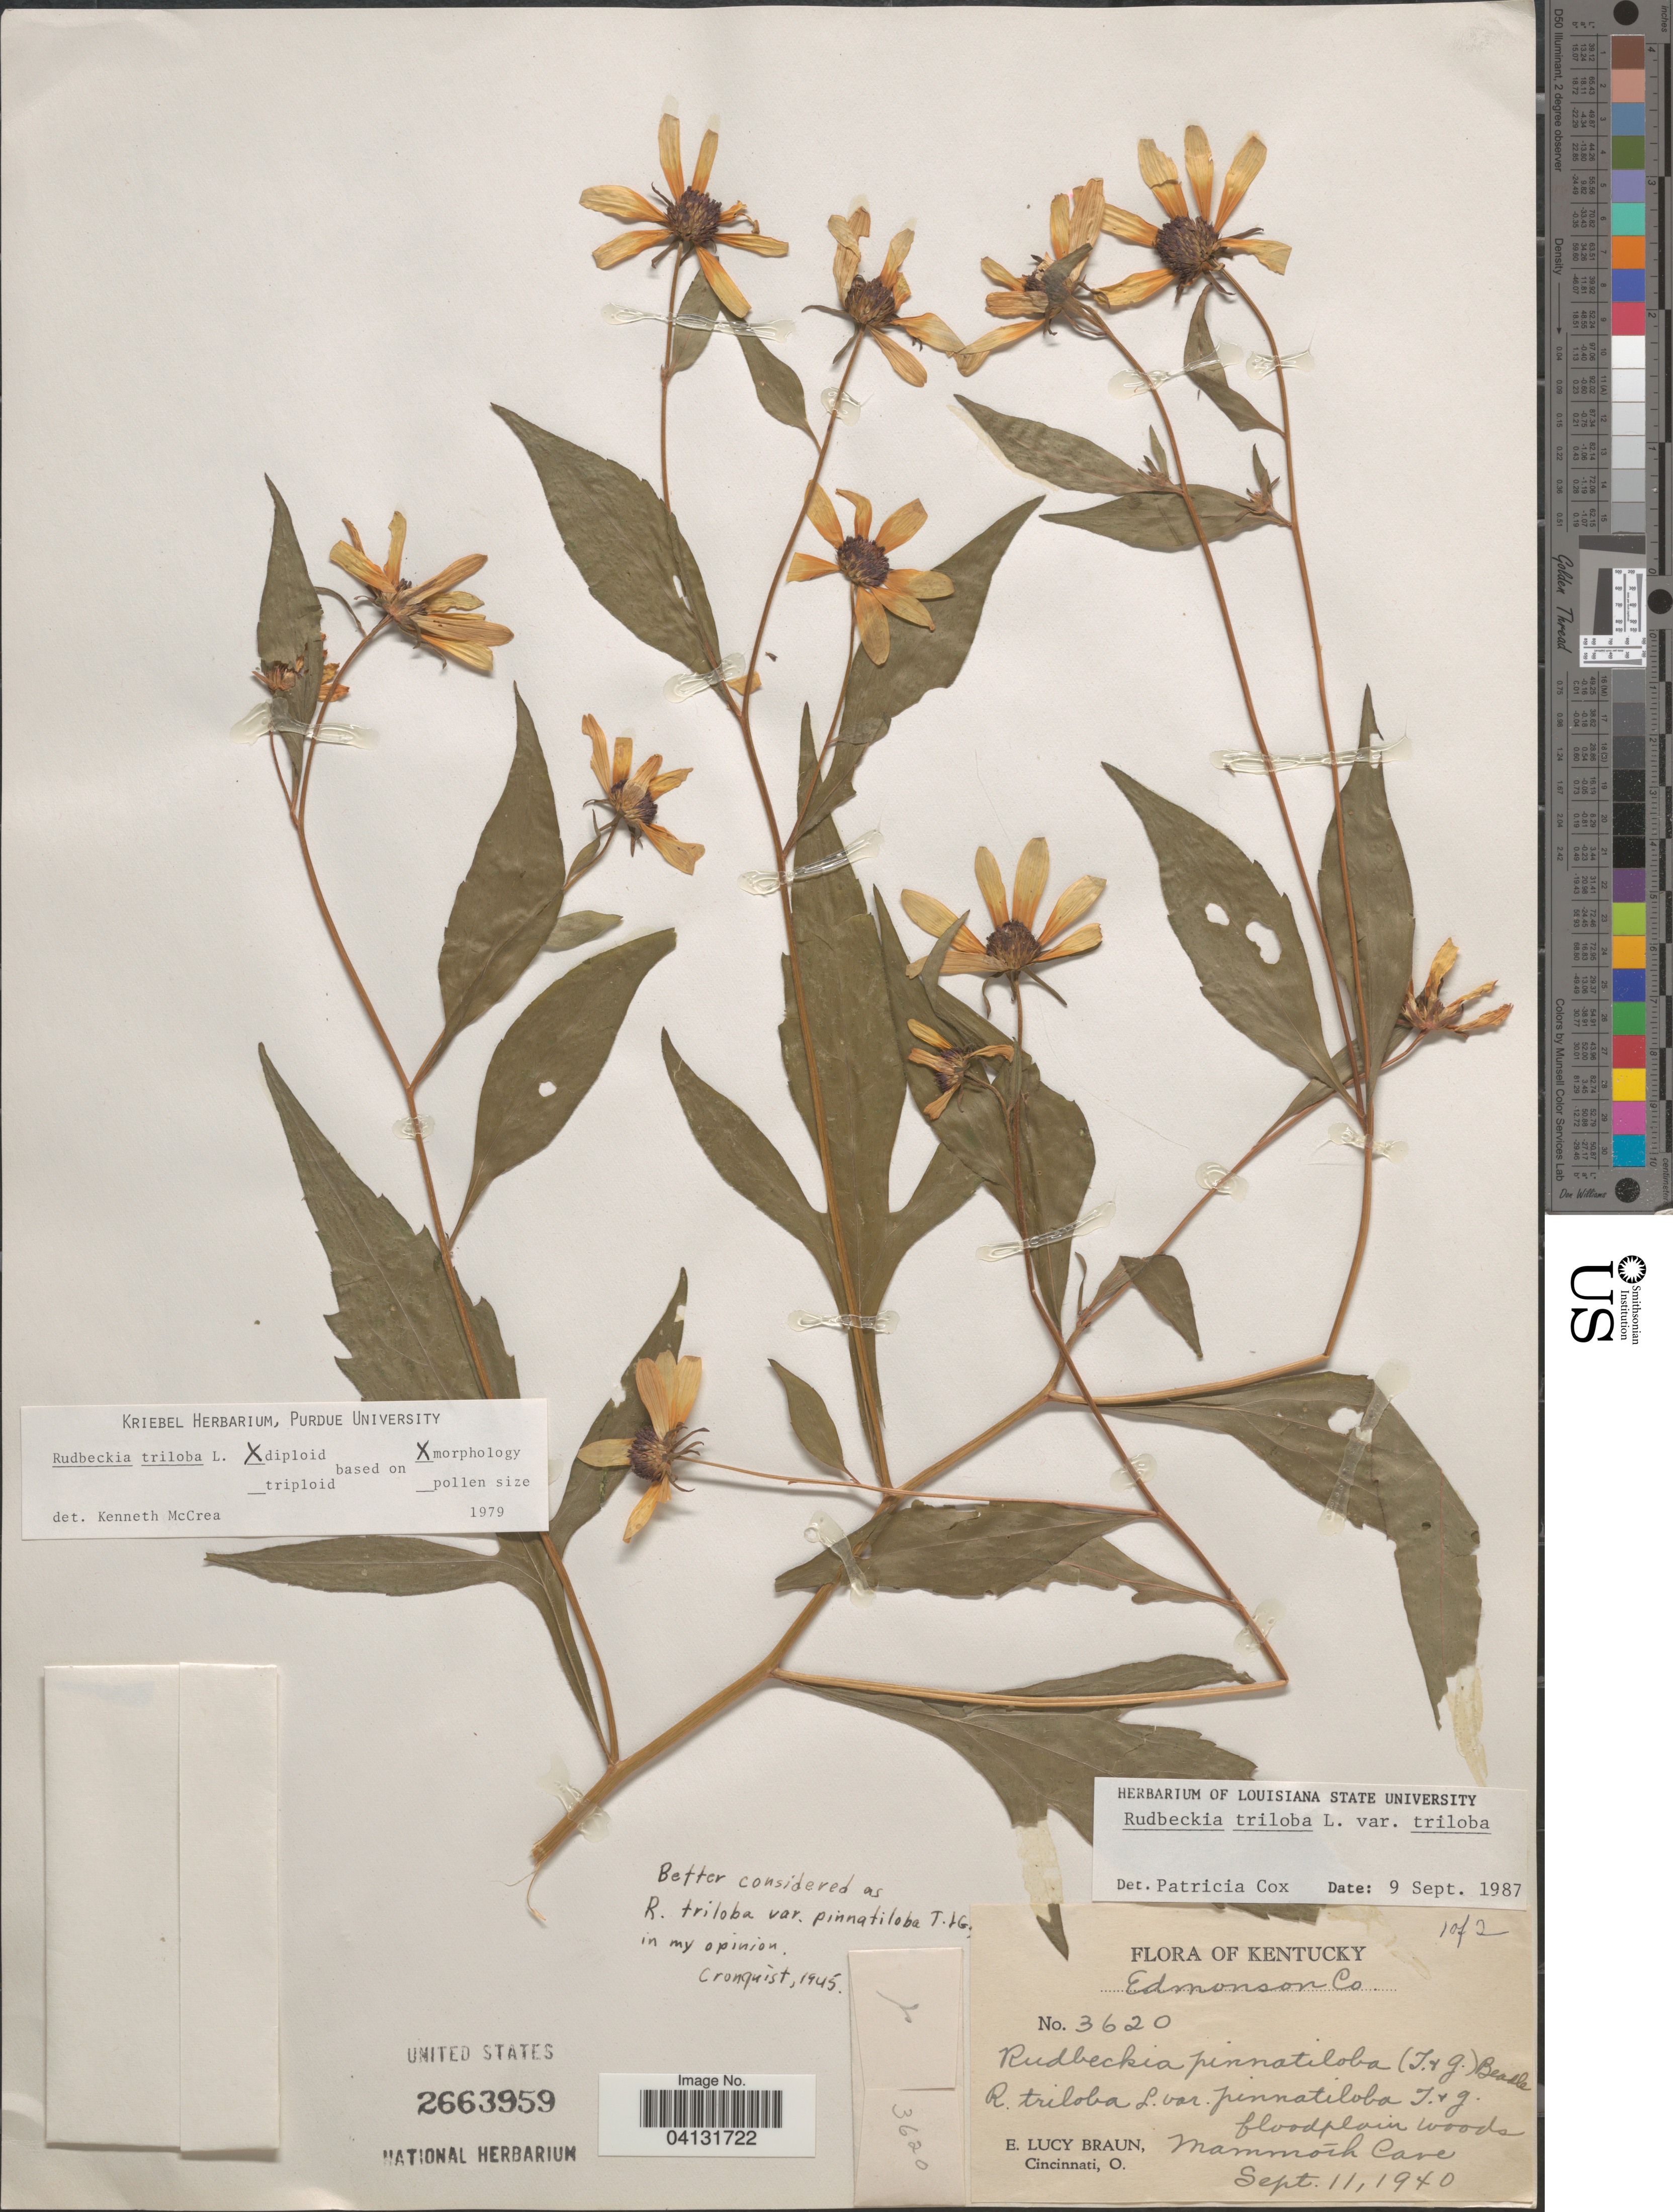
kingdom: Plantae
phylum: Tracheophyta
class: Magnoliopsida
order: Asterales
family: Asteraceae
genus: Rudbeckia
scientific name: Rudbeckia triloba var. triloba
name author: L.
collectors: E. L. Braun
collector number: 3620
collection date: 1940-09-11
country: United States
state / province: Kentucky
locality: Edmonson Co. Mammoth Care.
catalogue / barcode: US 2663959